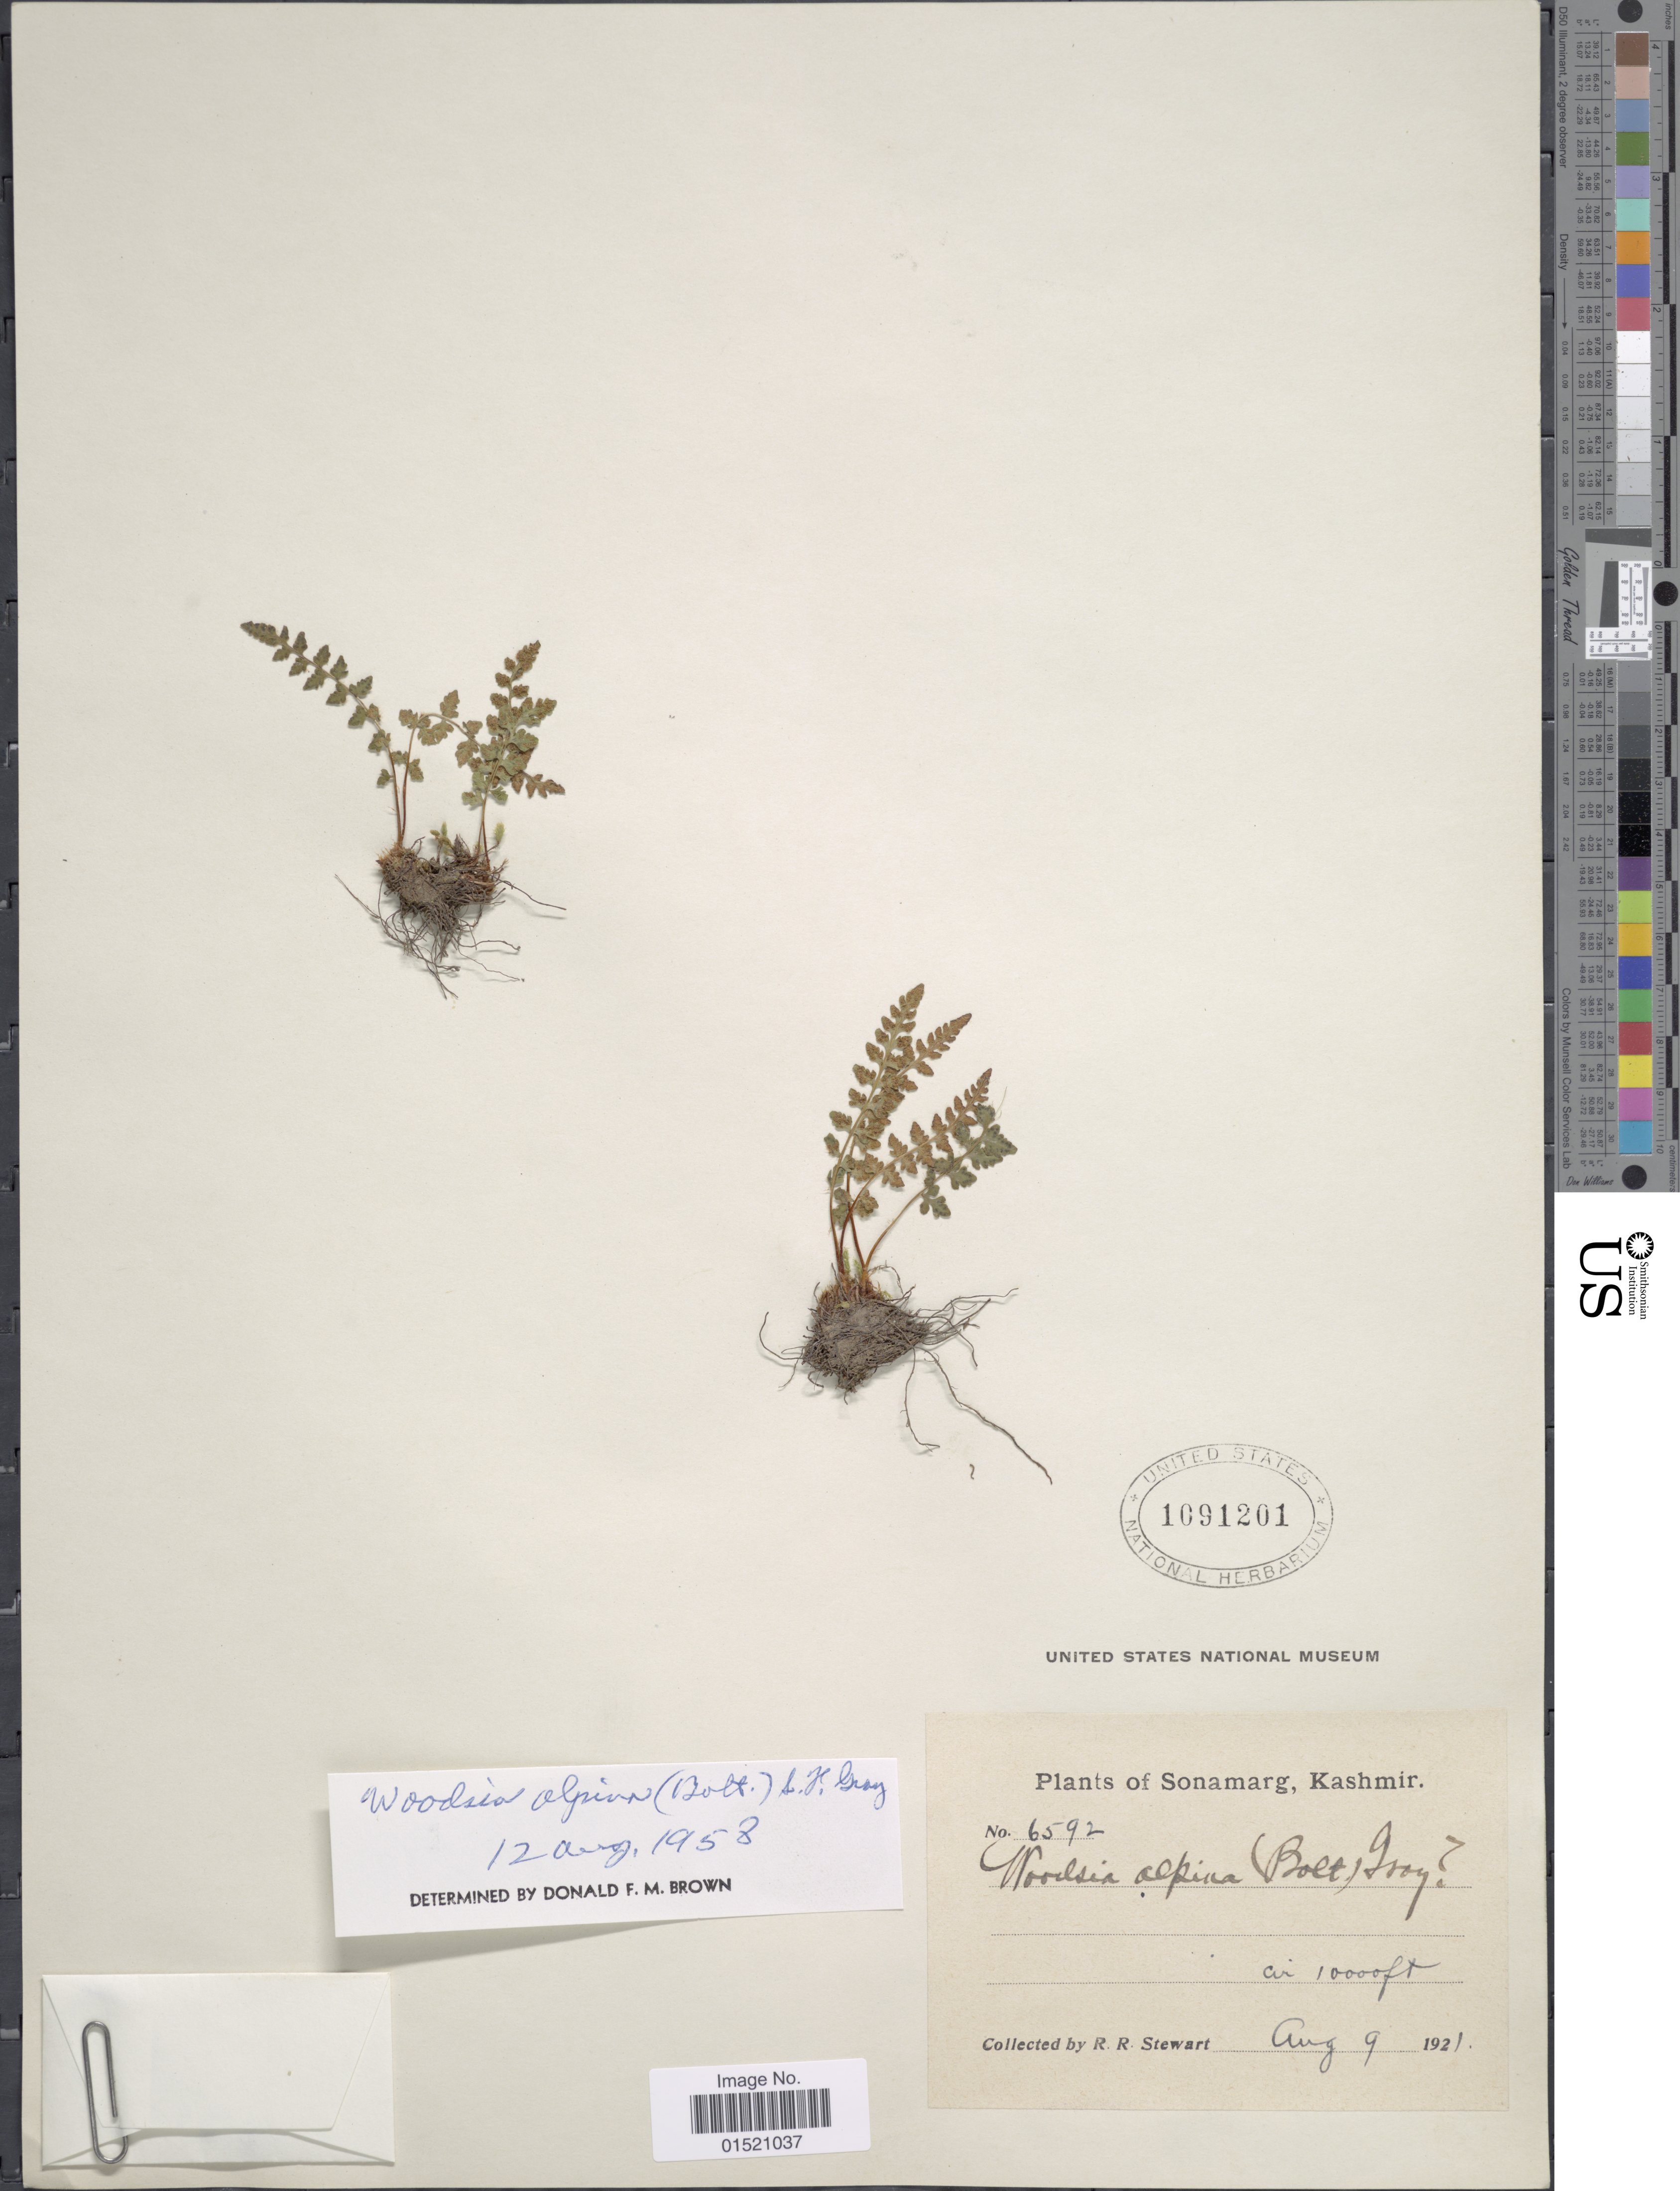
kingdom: Plantae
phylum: Tracheophyta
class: Polypodiopsida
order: Polypodiales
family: Woodsiaceae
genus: Woodsia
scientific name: Woodsia alpina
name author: (Bolton) S.F. Gray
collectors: R. R. Stewart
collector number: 6592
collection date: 1921-08-09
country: India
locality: Sonamarg, Kashmir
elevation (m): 3048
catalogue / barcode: US 1091201